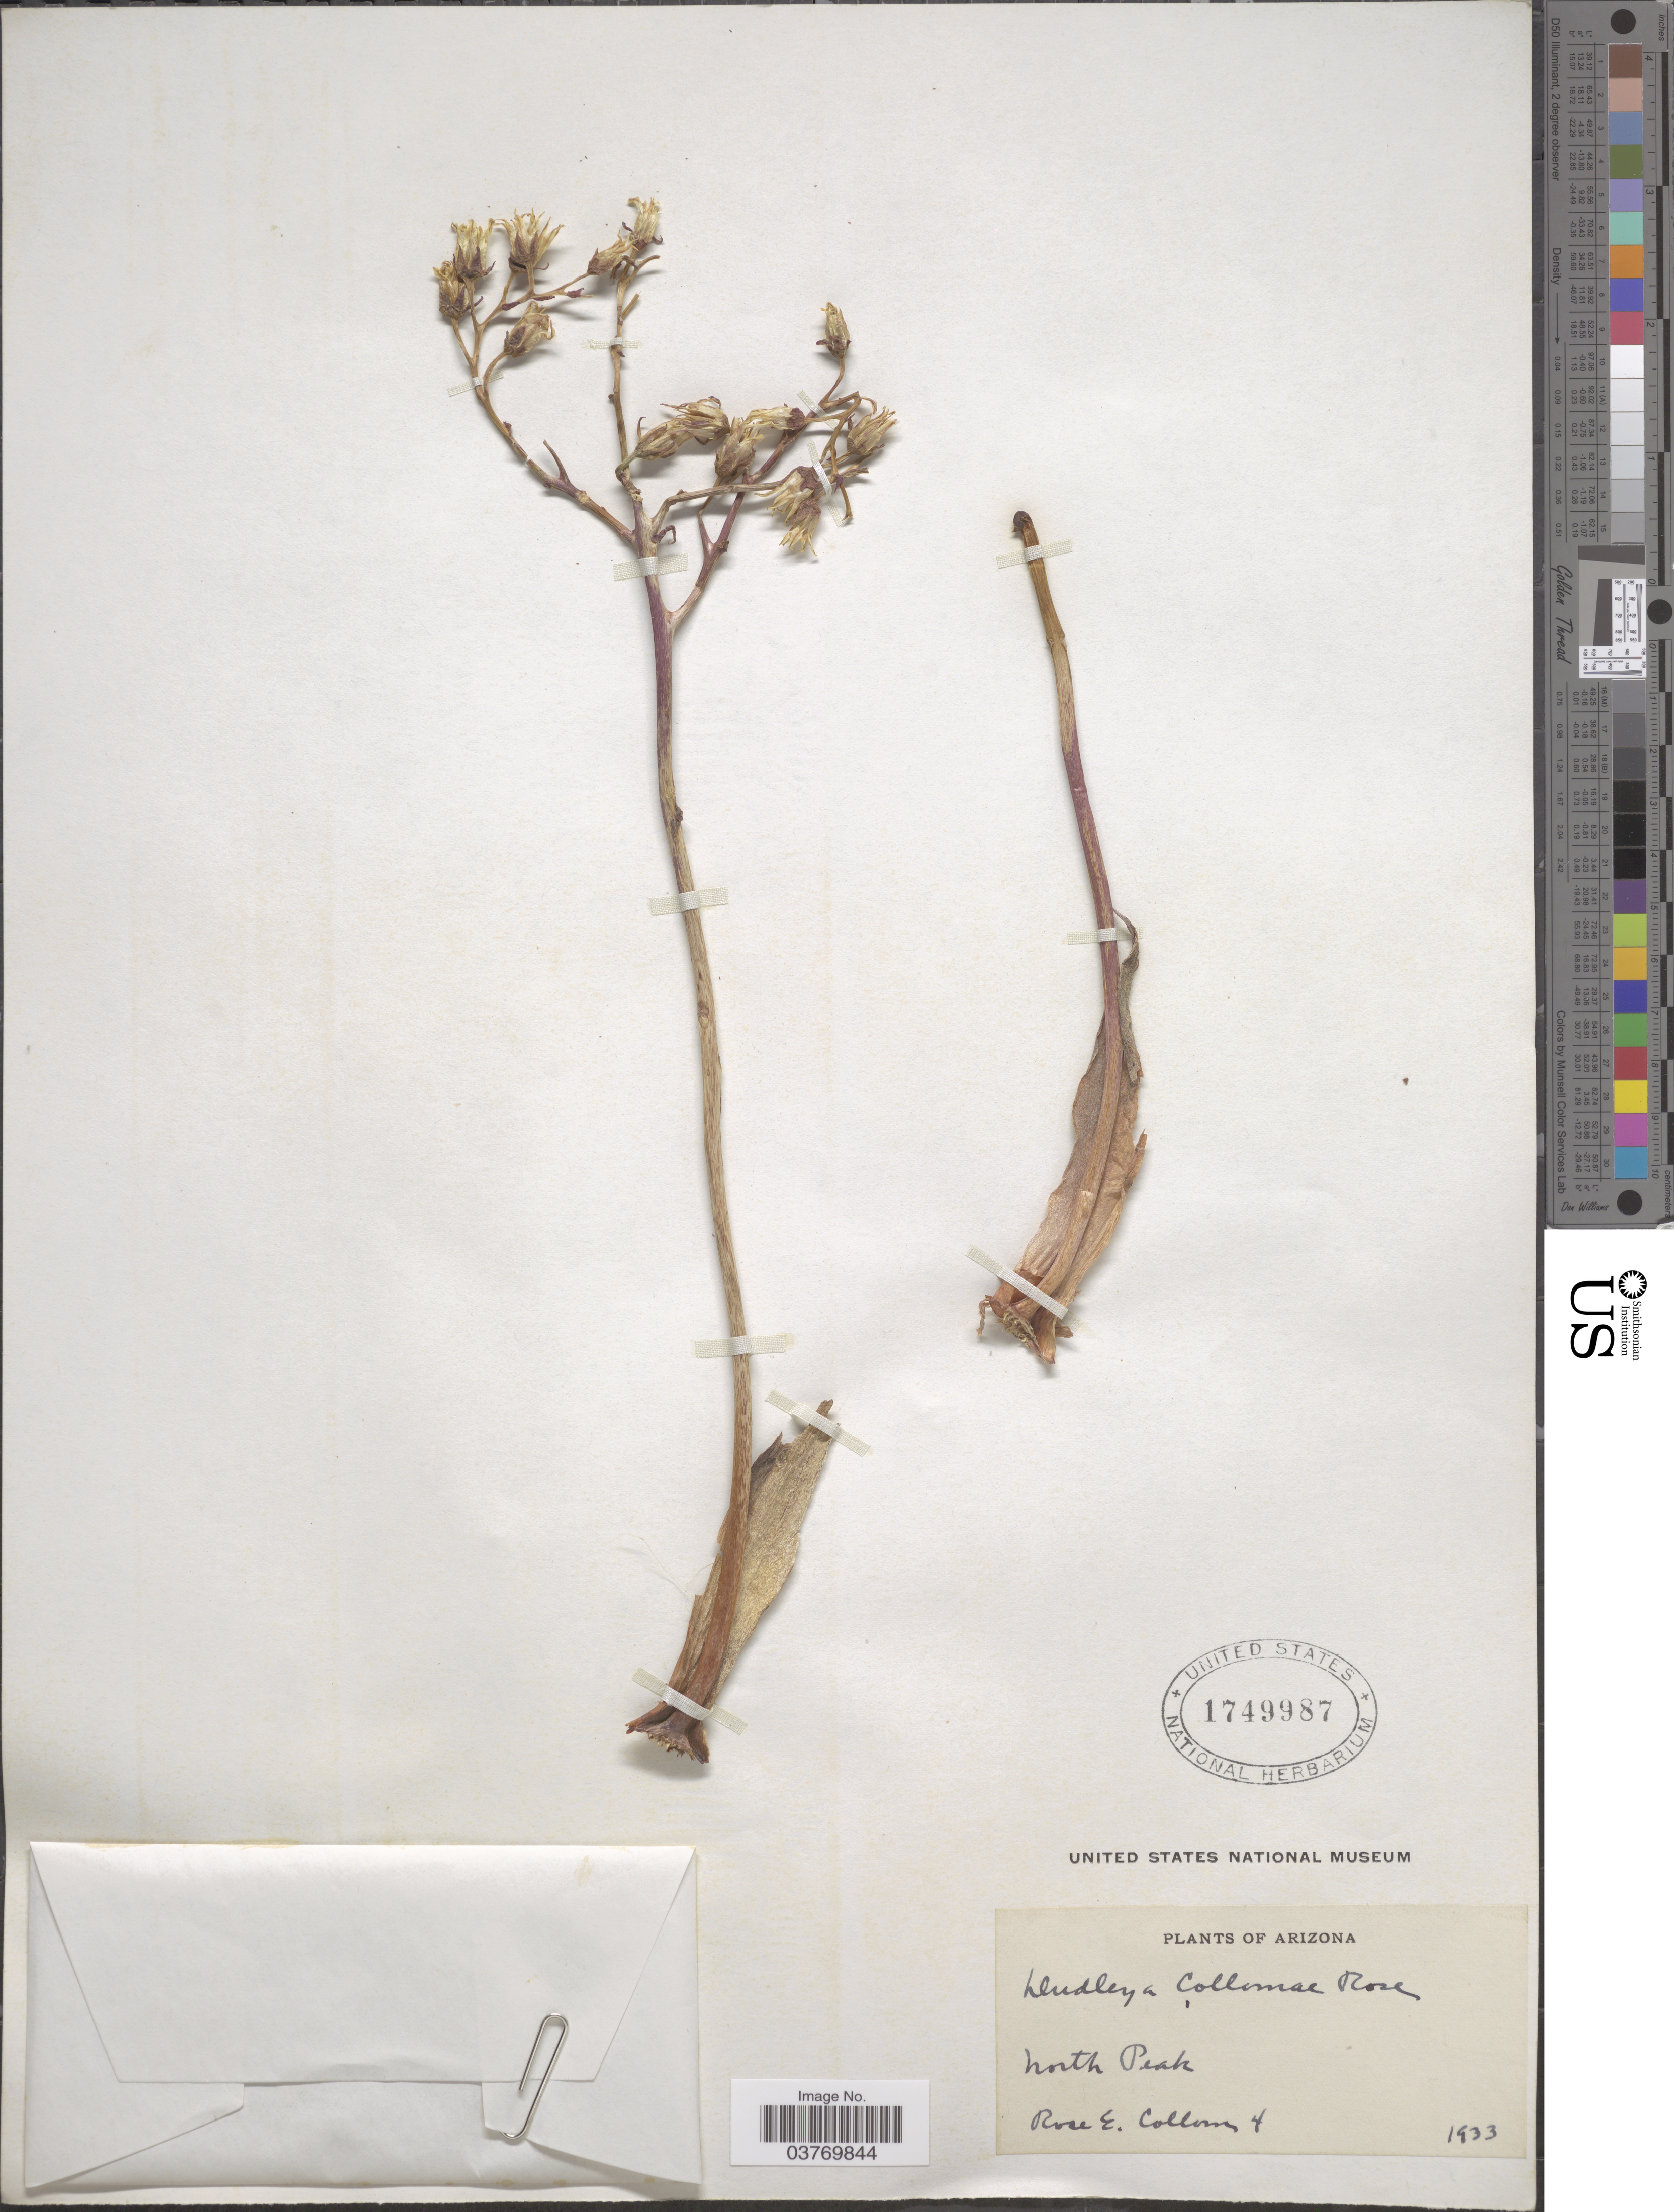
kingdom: Plantae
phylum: Tracheophyta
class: Magnoliopsida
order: Saxifragales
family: Crassulaceae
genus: Dudleya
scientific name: Dudleya collomiae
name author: Rose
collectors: R. E. Collom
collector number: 4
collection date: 1933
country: United States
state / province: Arizona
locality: North Peak.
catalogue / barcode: US 1749987